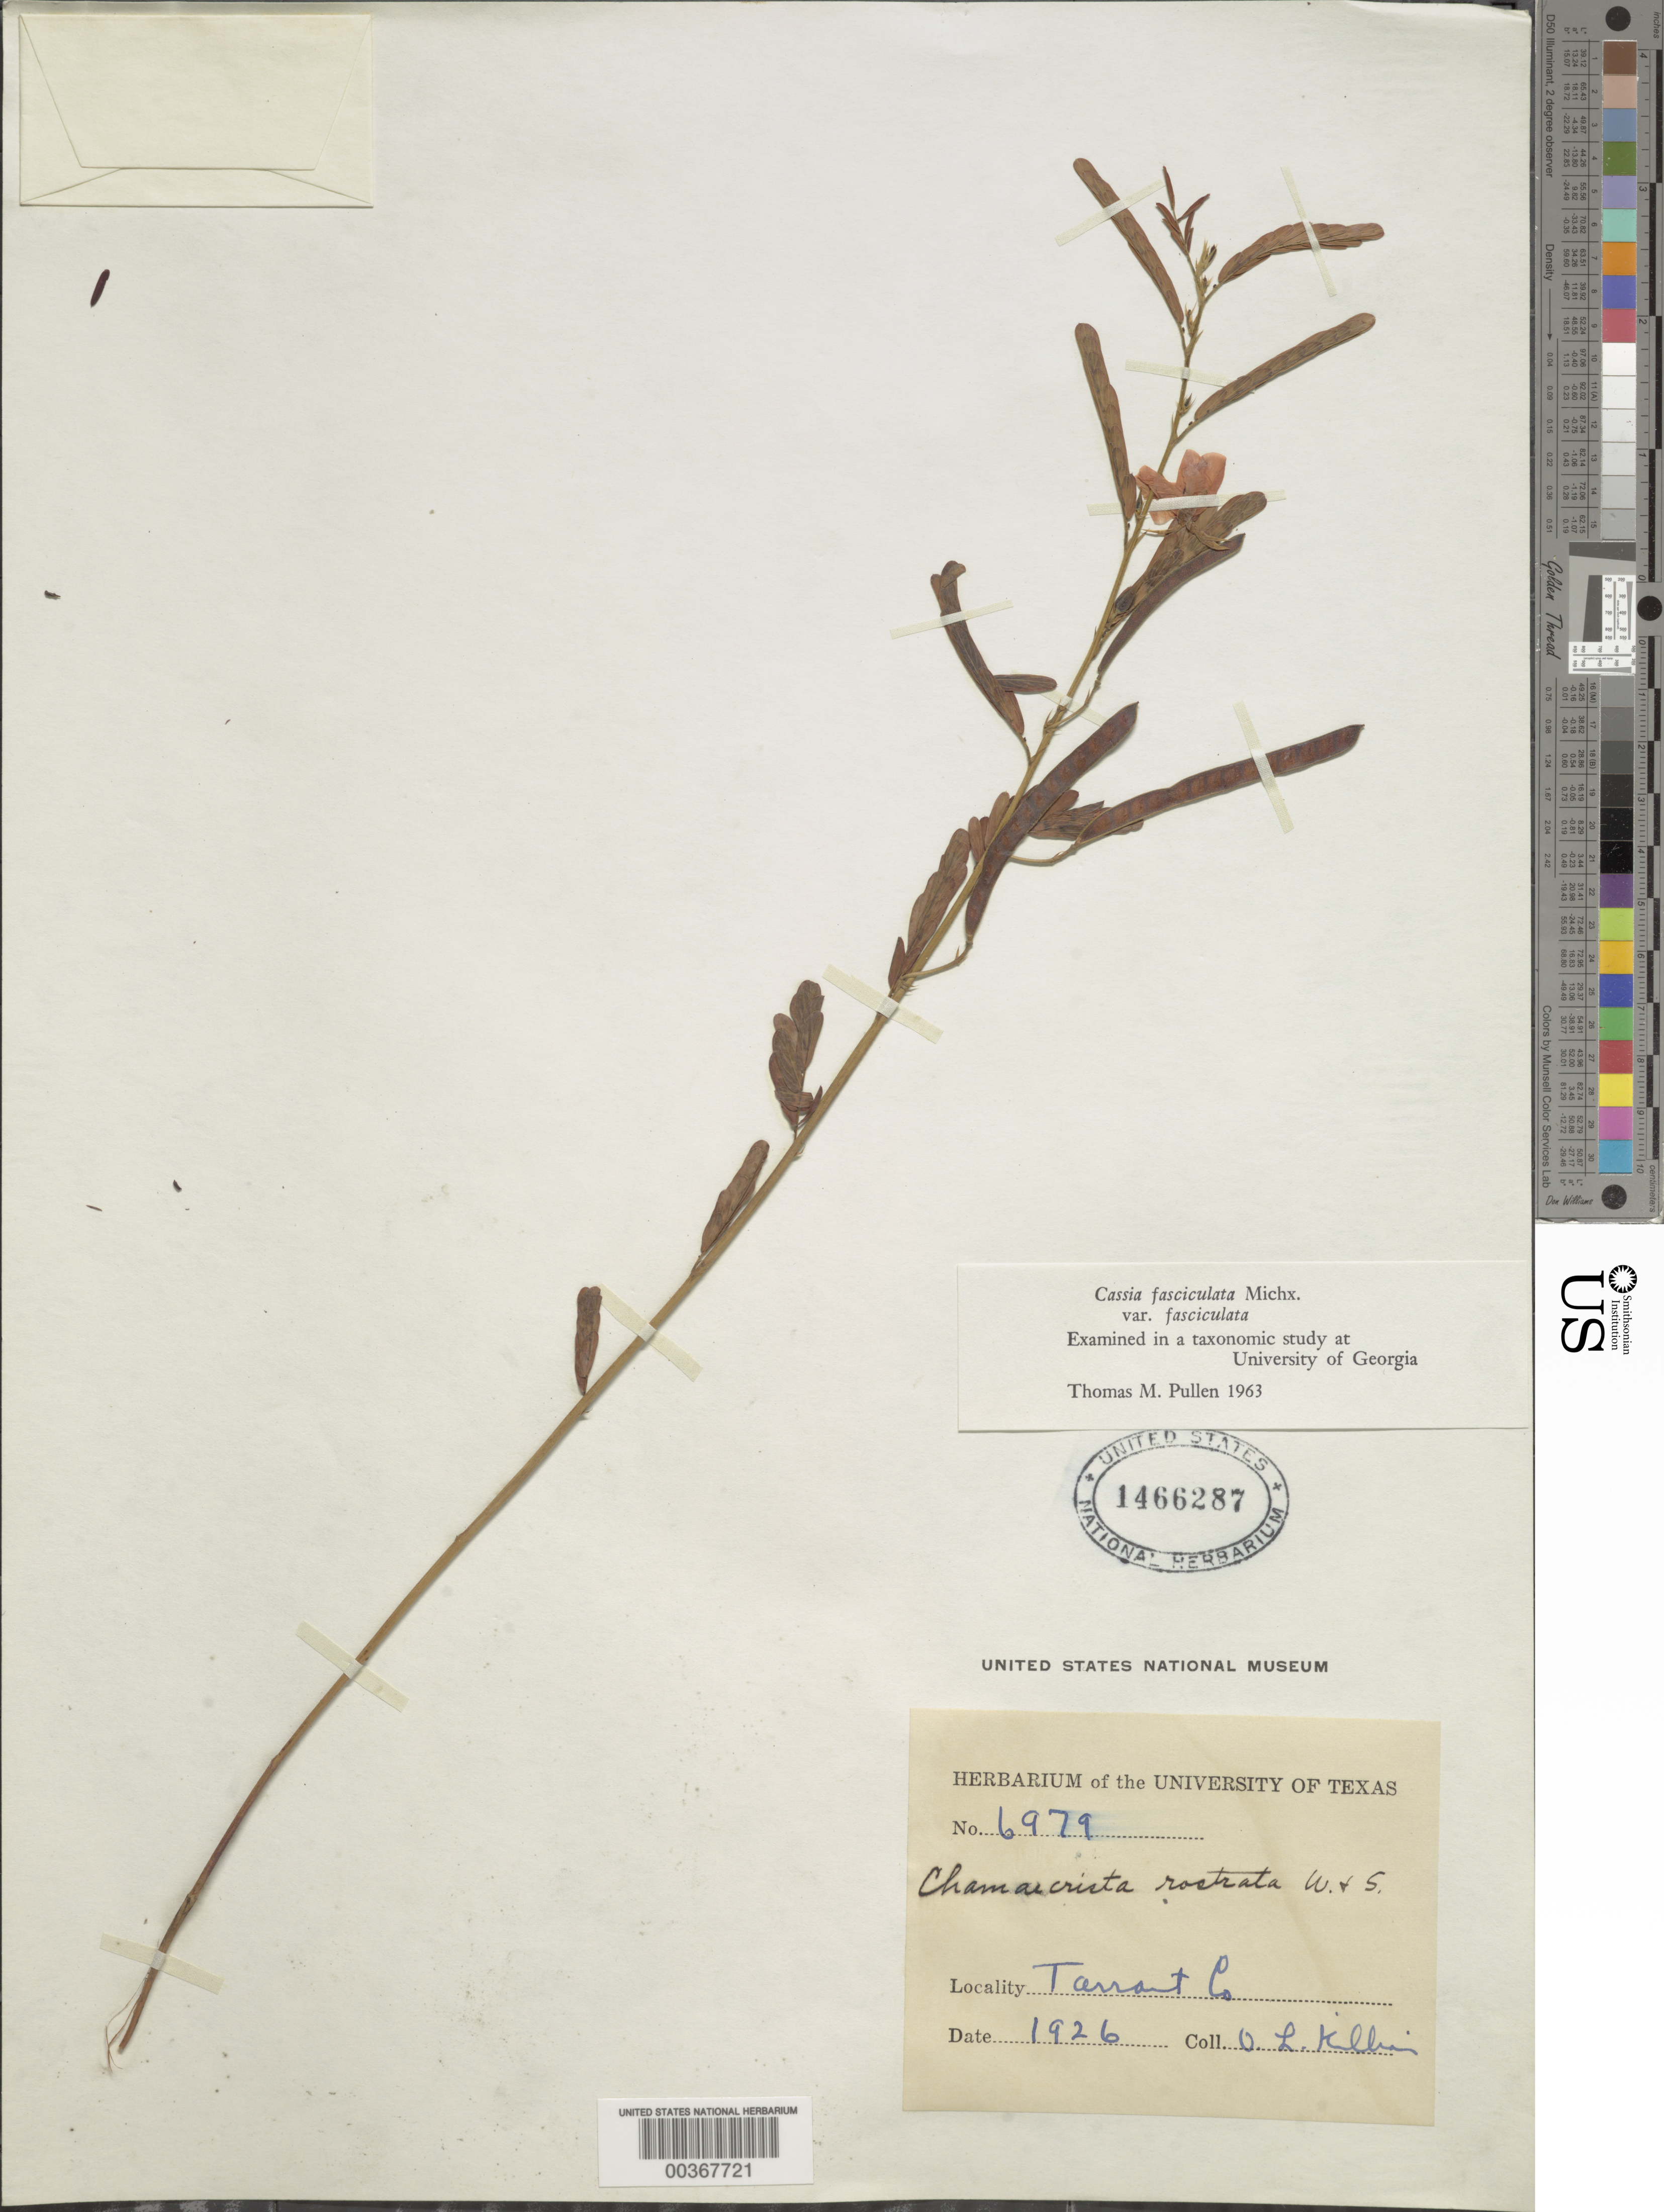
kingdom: Plantae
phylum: Tracheophyta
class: Magnoliopsida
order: Fabales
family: Fabaceae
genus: Chamaecrista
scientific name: Chamaecrista fasciculata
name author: (Michx.) Greene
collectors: O. Killian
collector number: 6979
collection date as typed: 1926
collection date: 1926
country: United States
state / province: Texas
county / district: Tarrant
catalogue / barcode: US 1466287